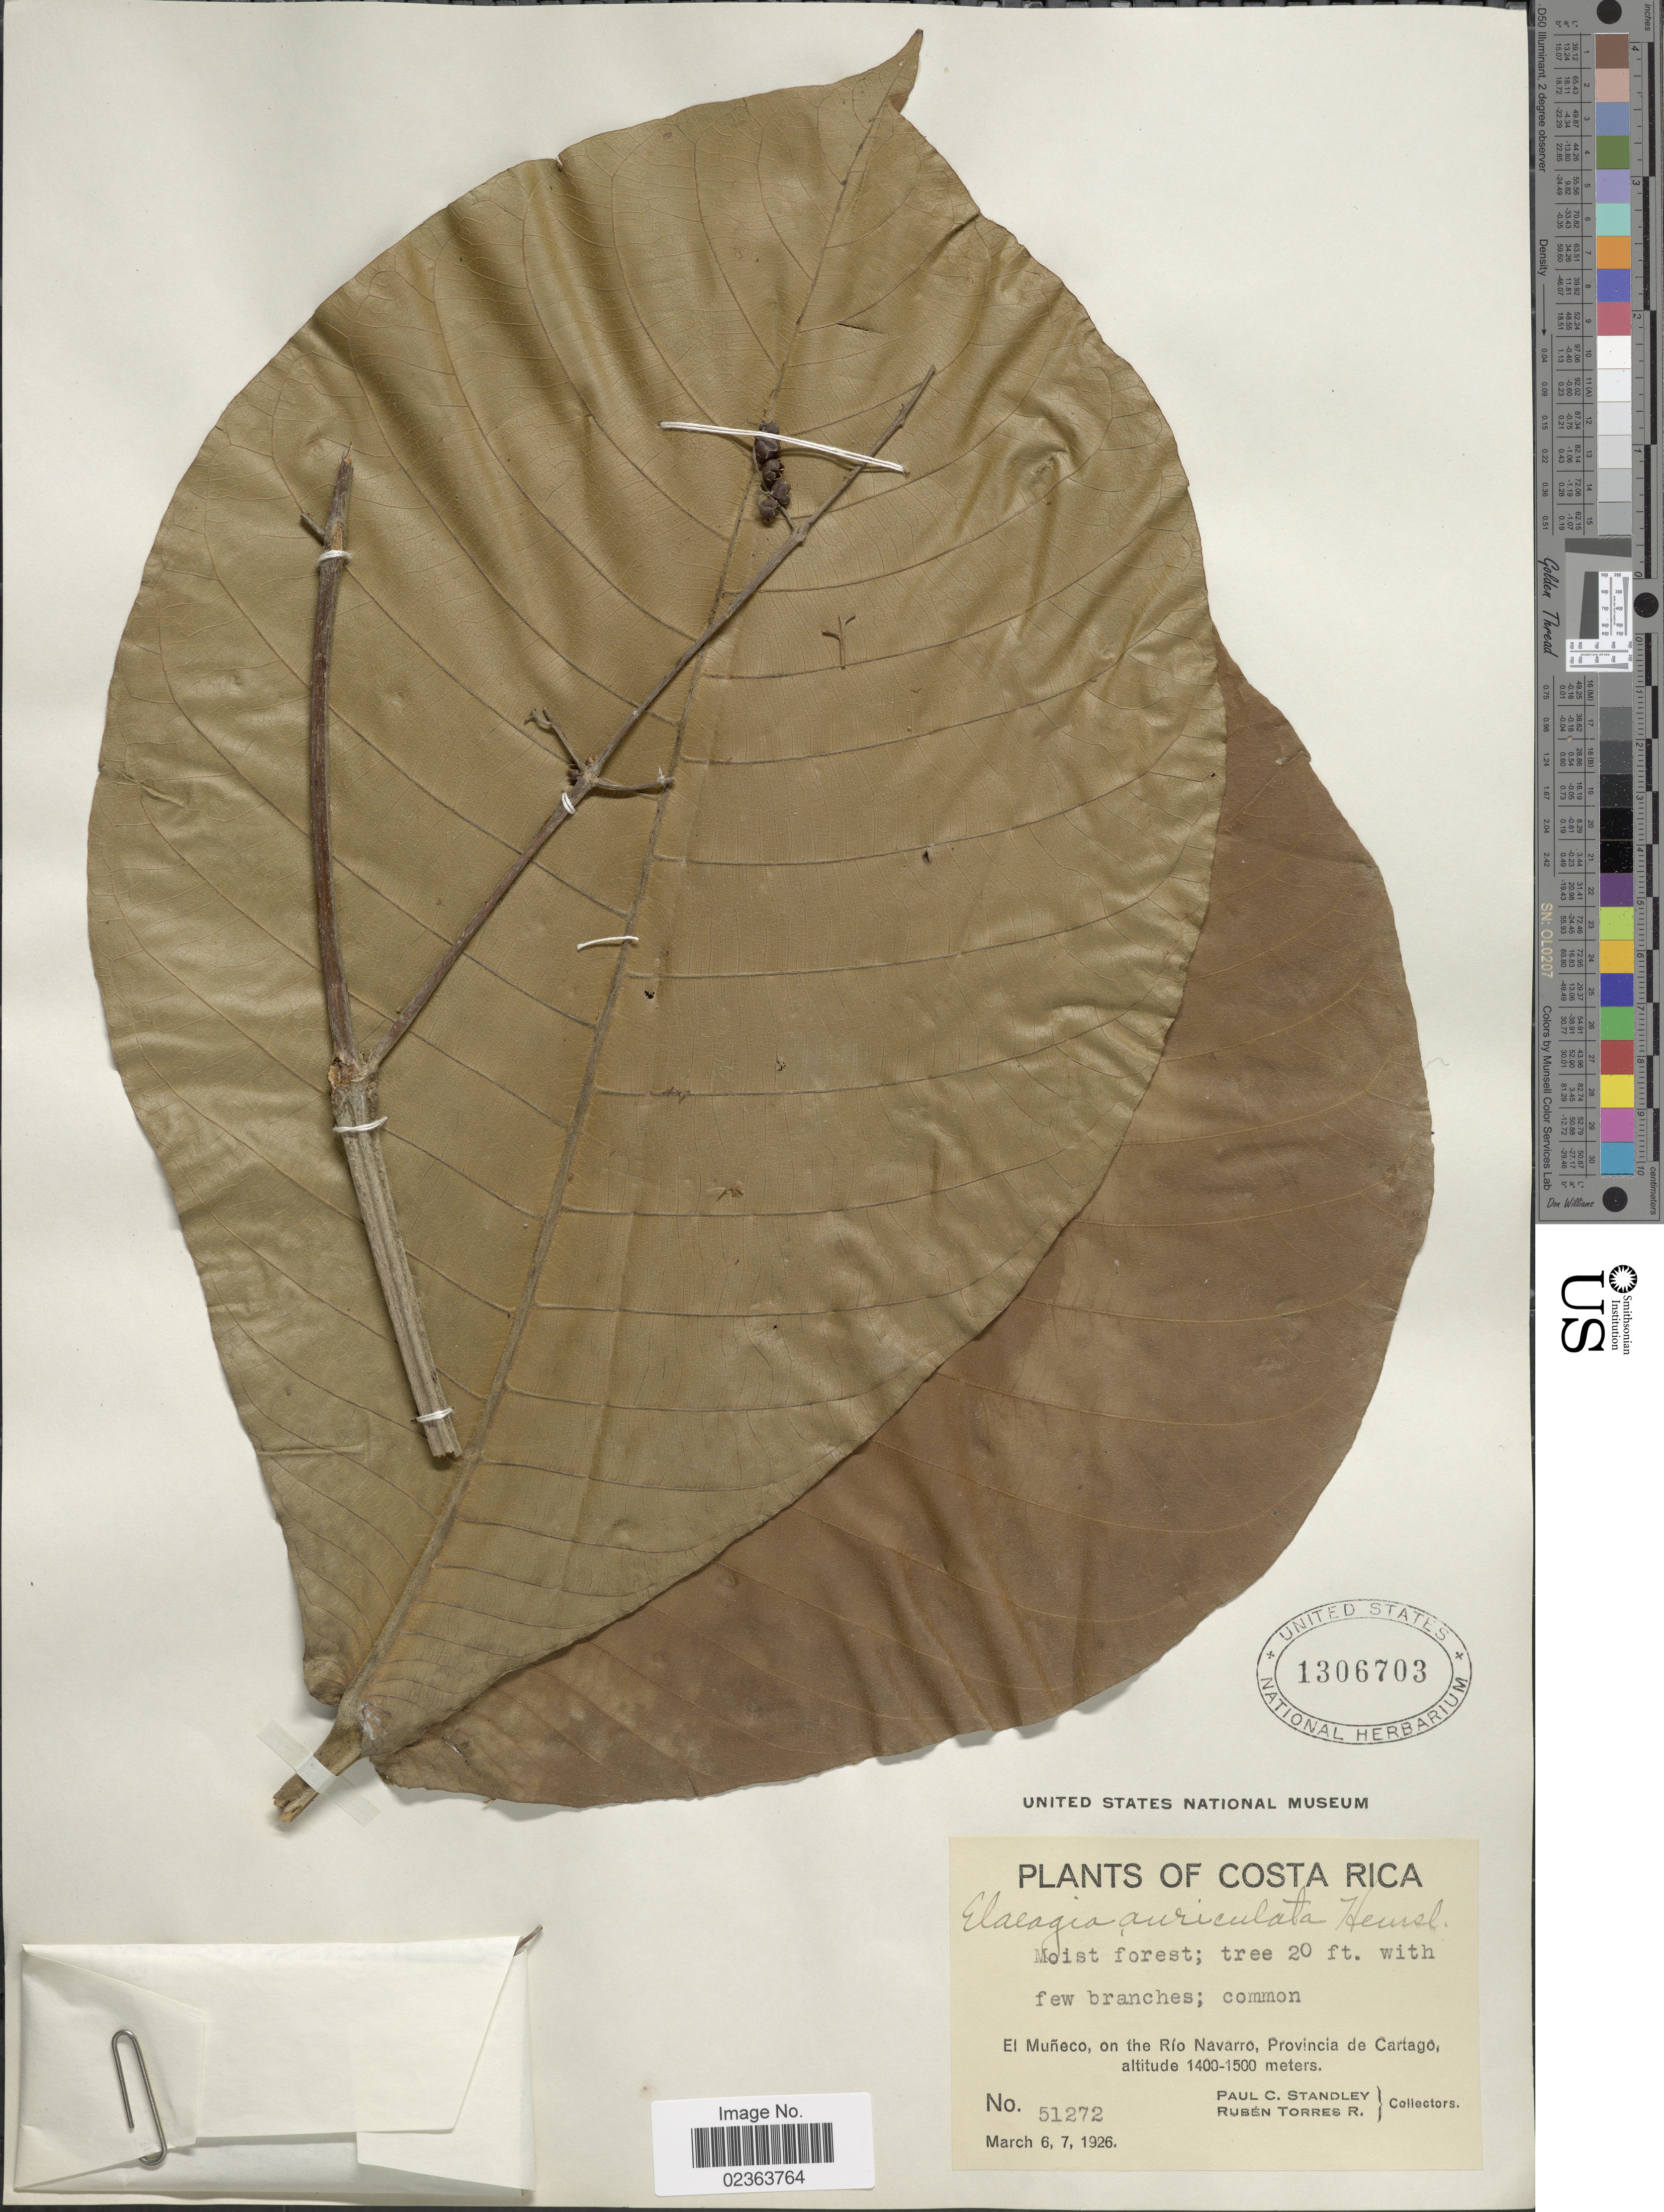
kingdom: Plantae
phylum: Tracheophyta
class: Magnoliopsida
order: Gentianales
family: Rubiaceae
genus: Elaeagia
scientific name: Elaeagia auriculata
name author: Hemsl.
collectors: P. C. Standley & R. Torres Rojas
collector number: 51272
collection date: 1926-03-06/1926-03-07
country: Costa Rica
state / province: Cartago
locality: El Muneco, on the Rio Navarro, Provincia de Cartago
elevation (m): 1400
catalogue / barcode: US 1306703